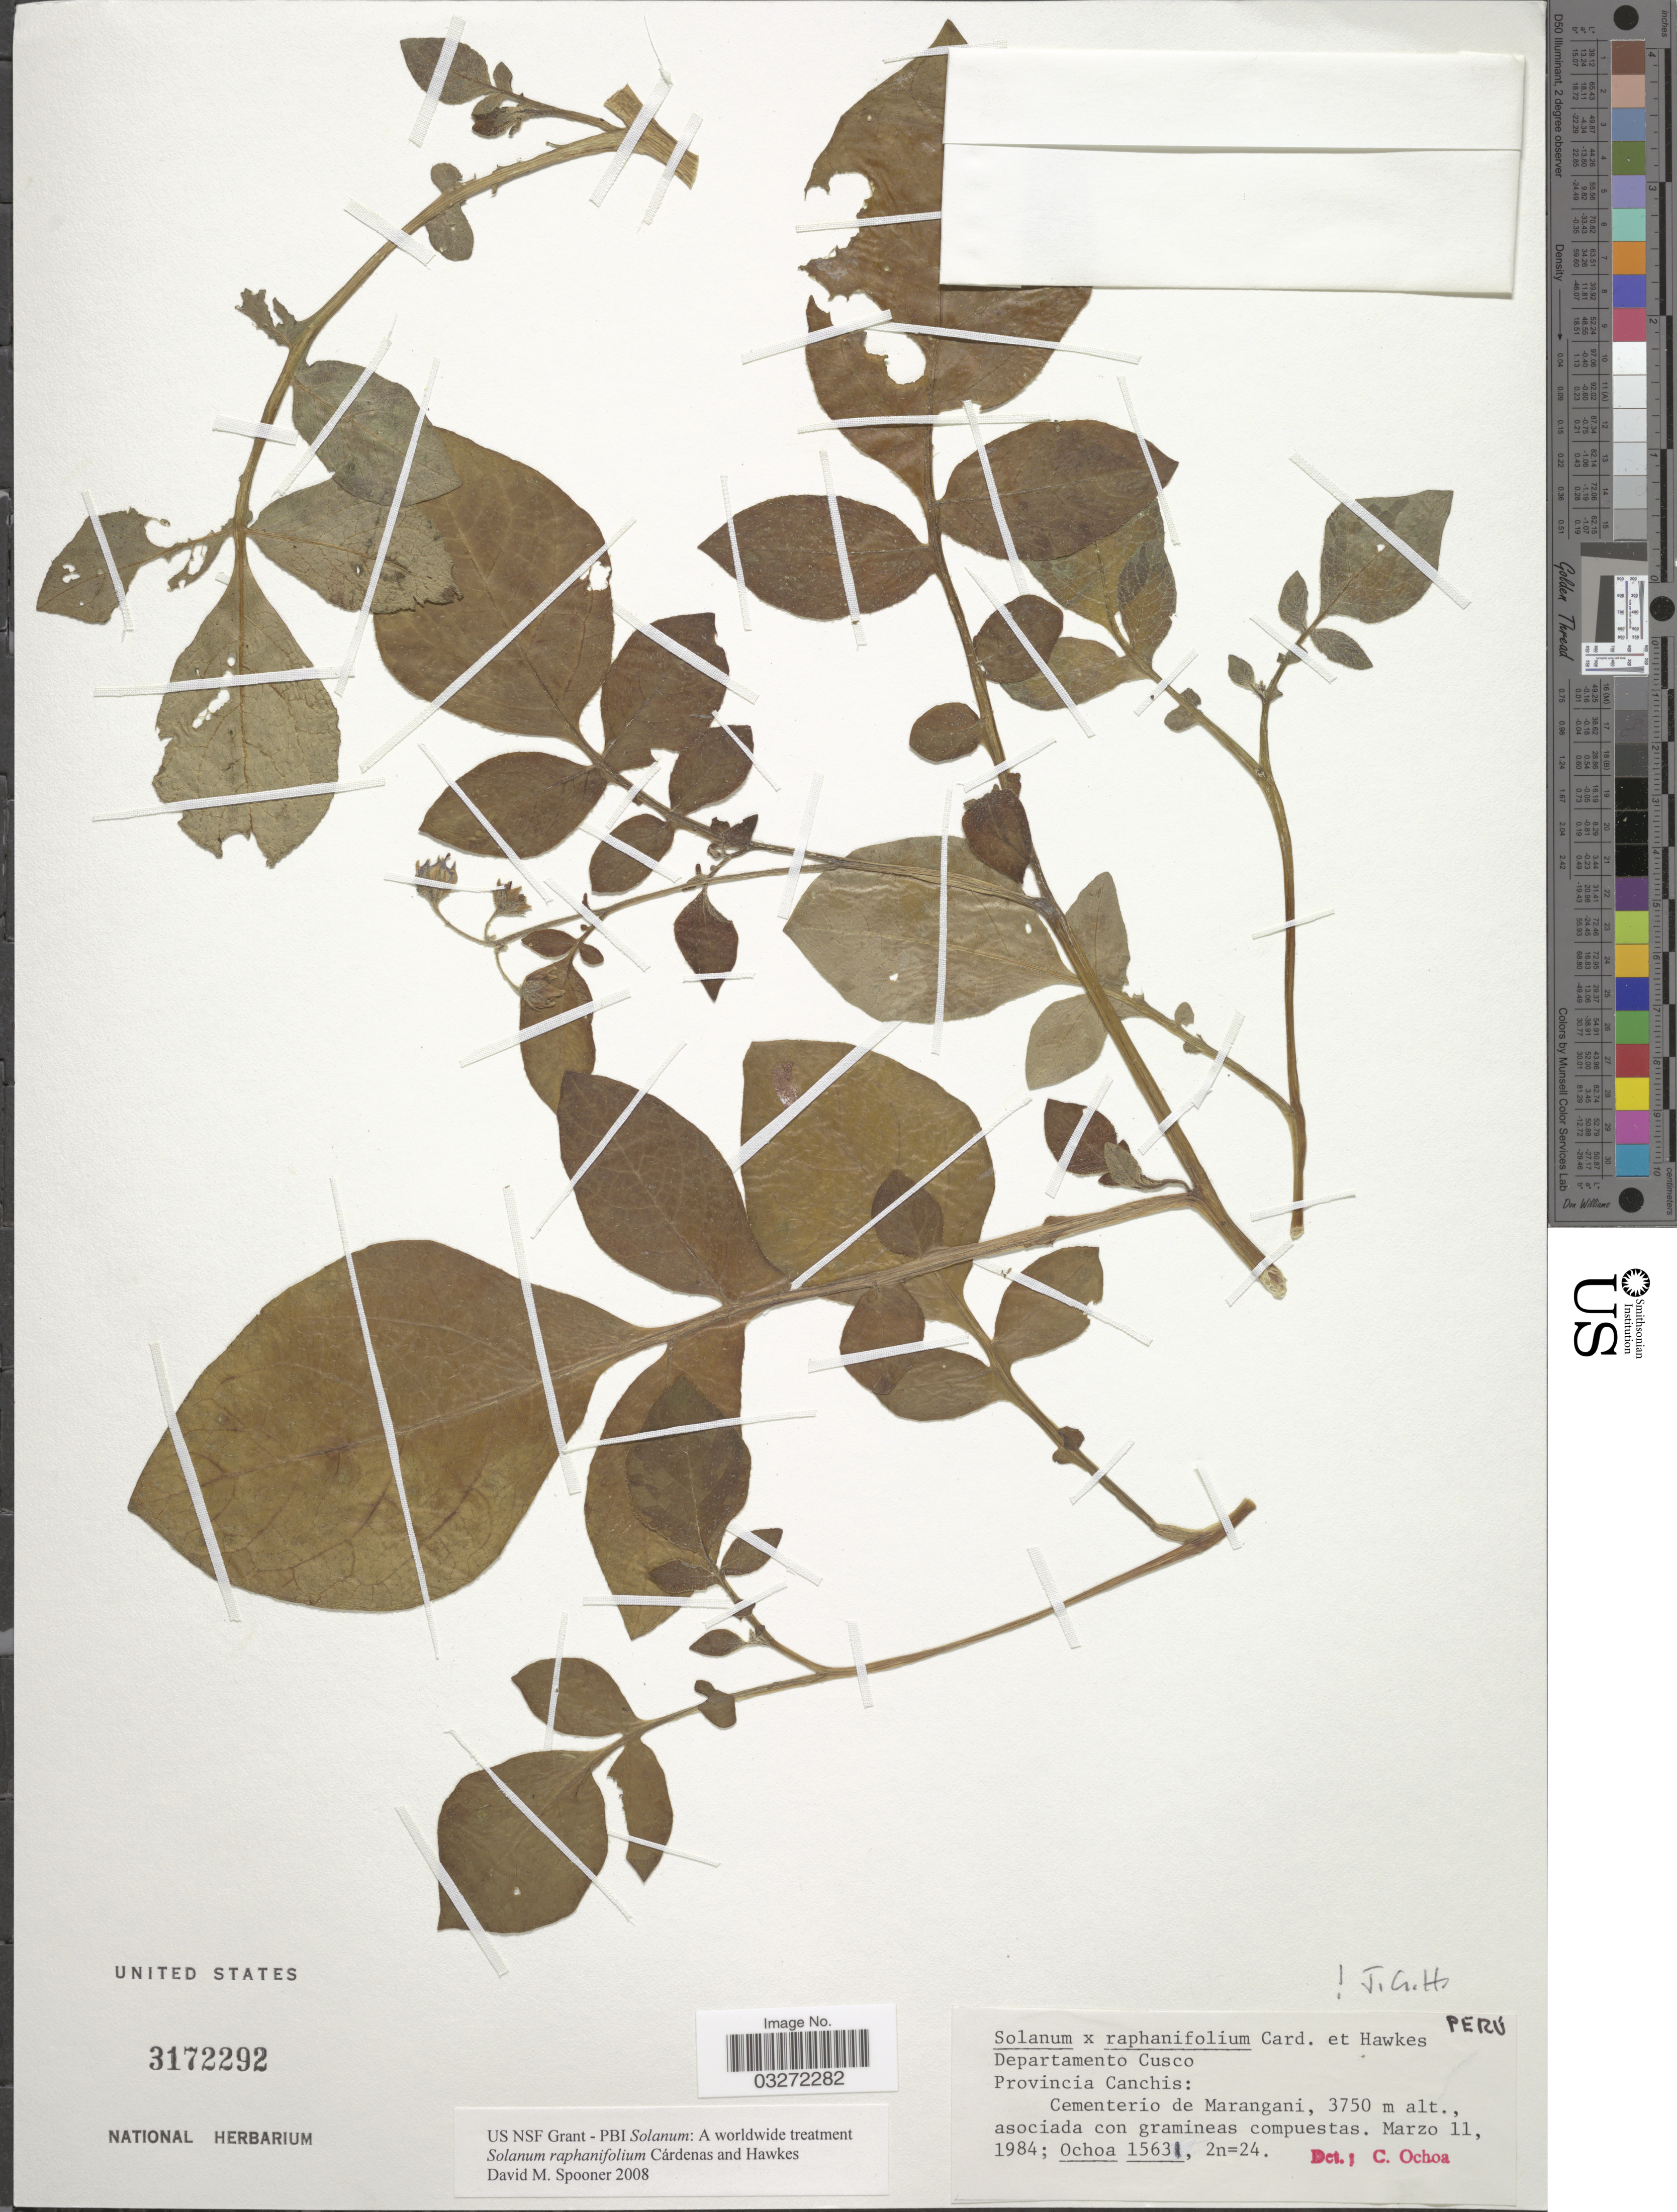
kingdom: Plantae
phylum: Tracheophyta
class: Magnoliopsida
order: Solanales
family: Solanaceae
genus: Solanum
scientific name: Solanum raphanifolium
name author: Cárdenas & Hawkes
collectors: -. Ochoa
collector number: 15631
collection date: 1984-03-11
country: Peru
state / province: Cusco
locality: Departamento Cusco, Provincia Canchís: Cementerio de Marangani.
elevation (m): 3750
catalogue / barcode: US 3172292